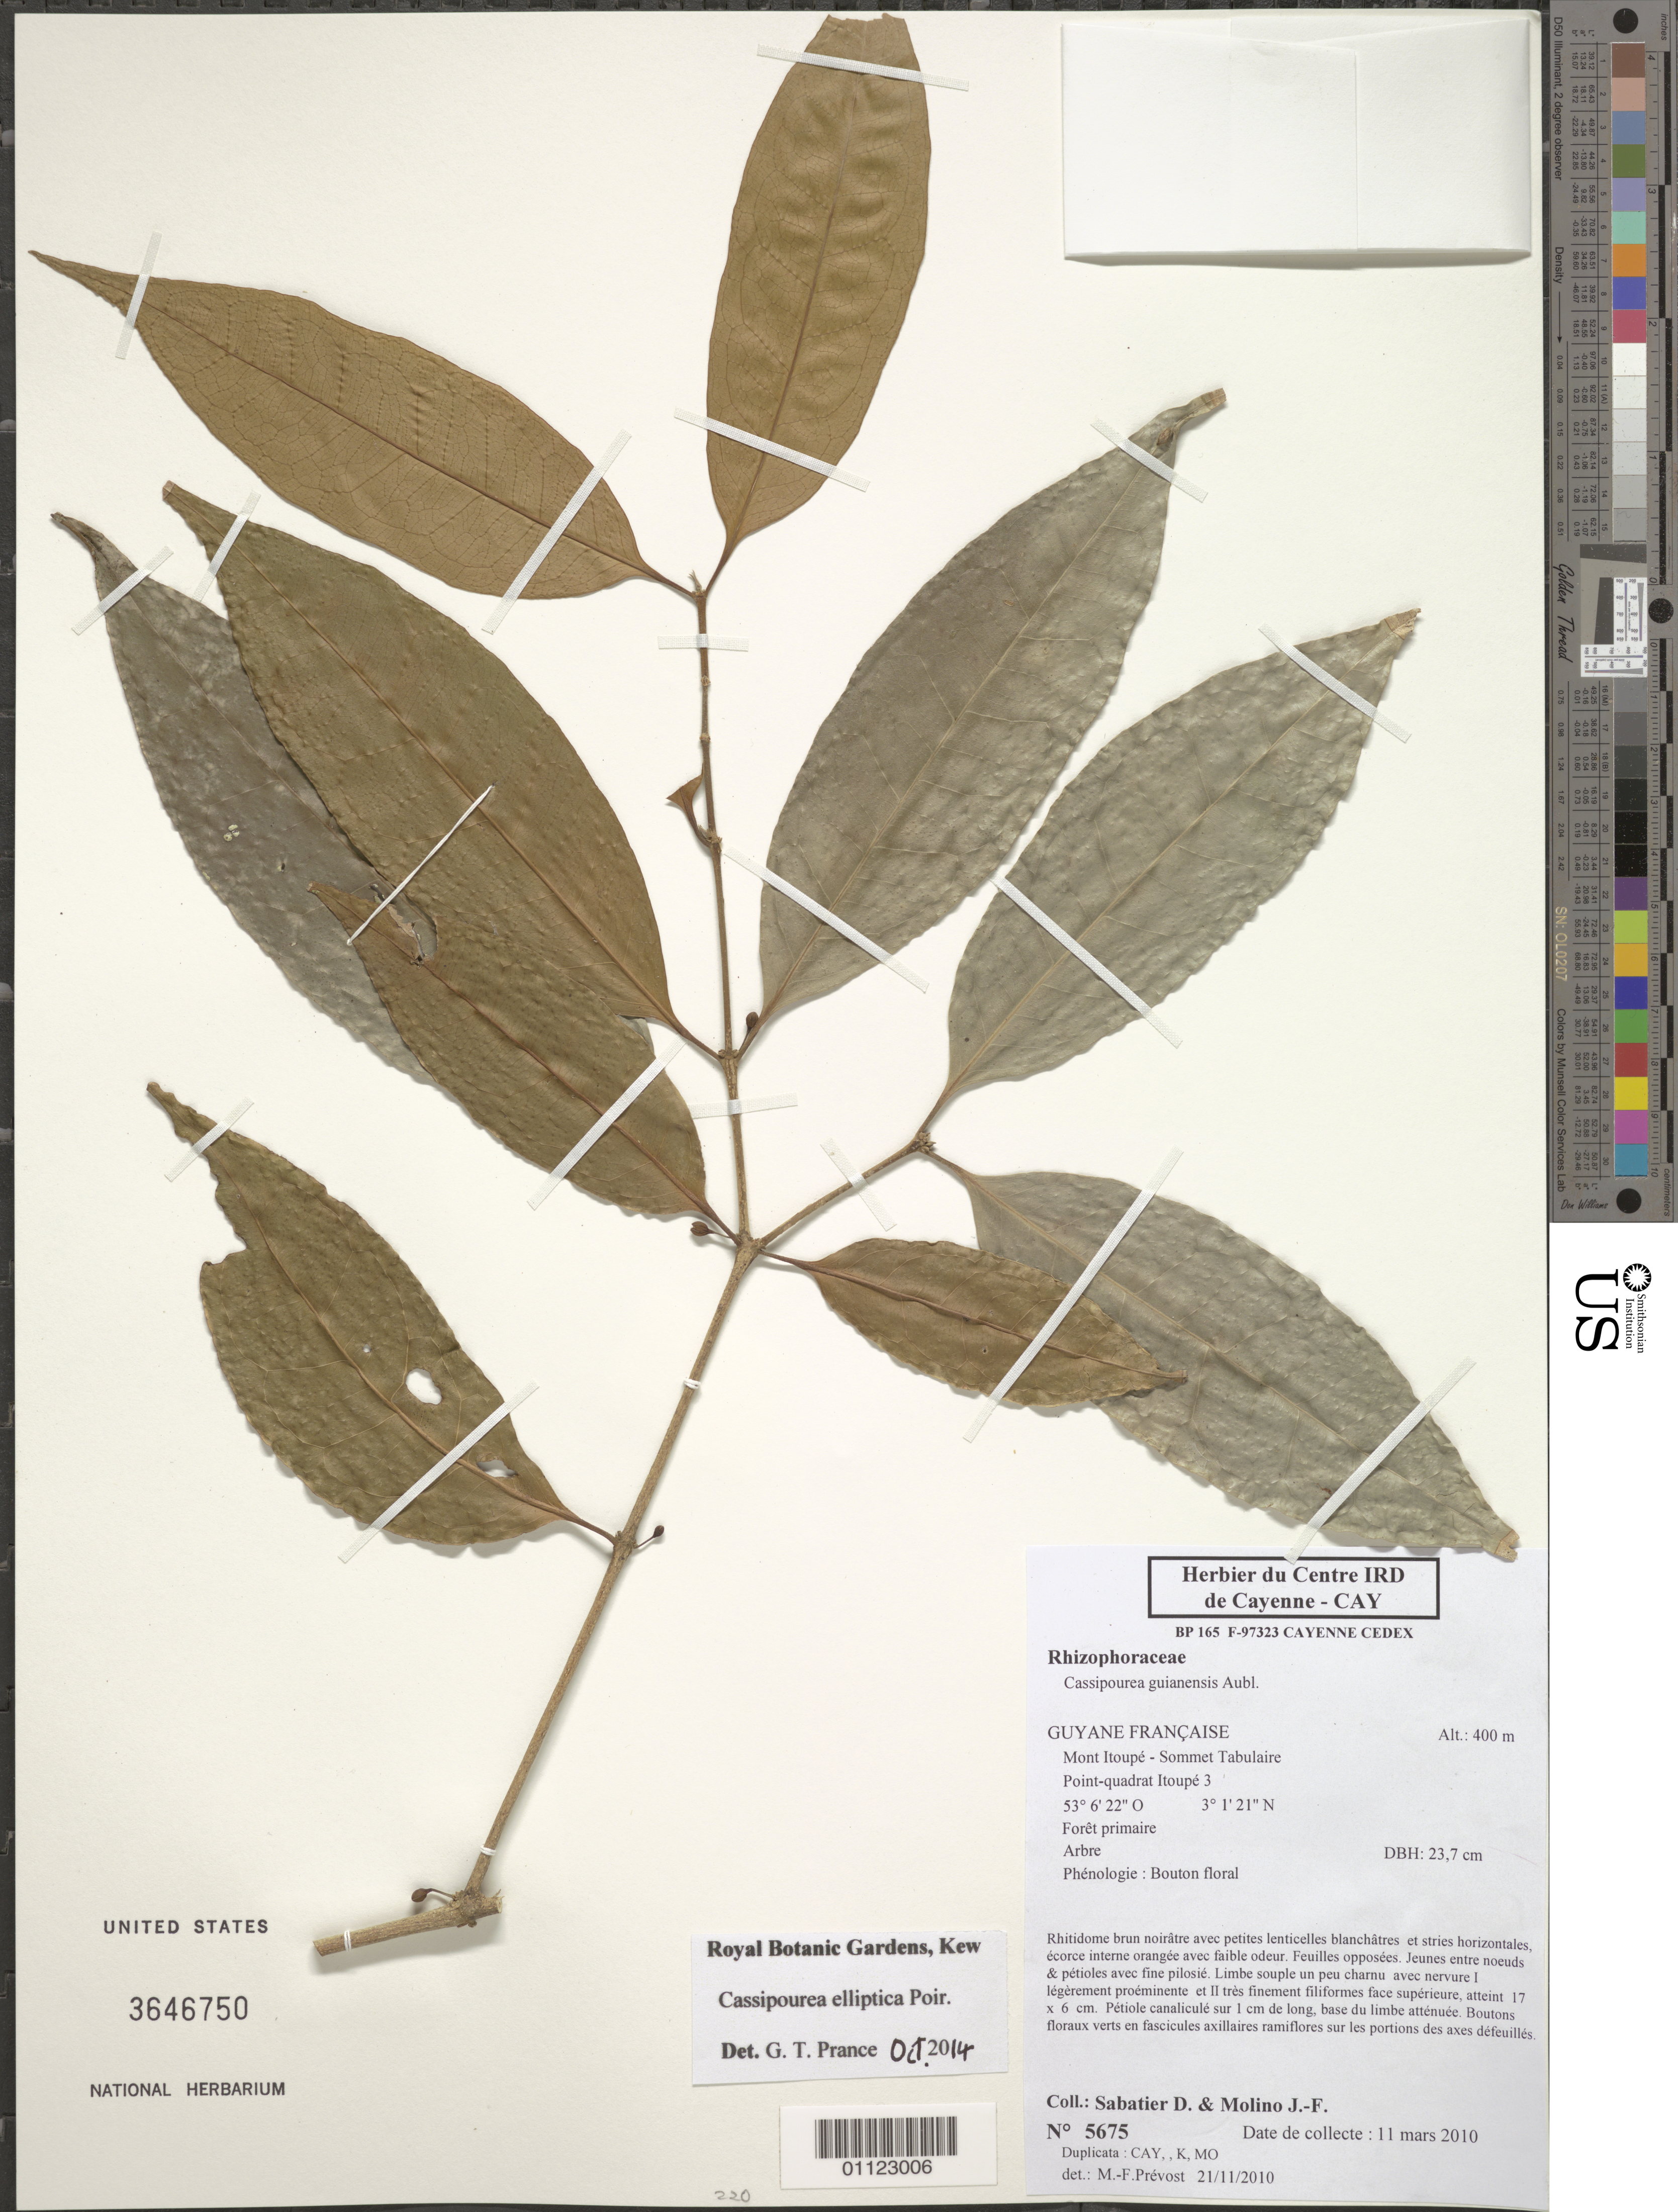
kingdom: Plantae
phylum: Tracheophyta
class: Magnoliopsida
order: Malpighiales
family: Rhizophoraceae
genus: Cassipourea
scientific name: Cassipourea elliptica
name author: (Sw.) Poir.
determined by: Prance, G. T.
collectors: D. Sabatier & J. Molino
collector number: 5675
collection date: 2010-03-11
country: French Guiana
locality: Mont Itoupe, Sommet Tabulaire, Point-quadrat Itoupe 3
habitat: Primary forest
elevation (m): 400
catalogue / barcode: US 3646750